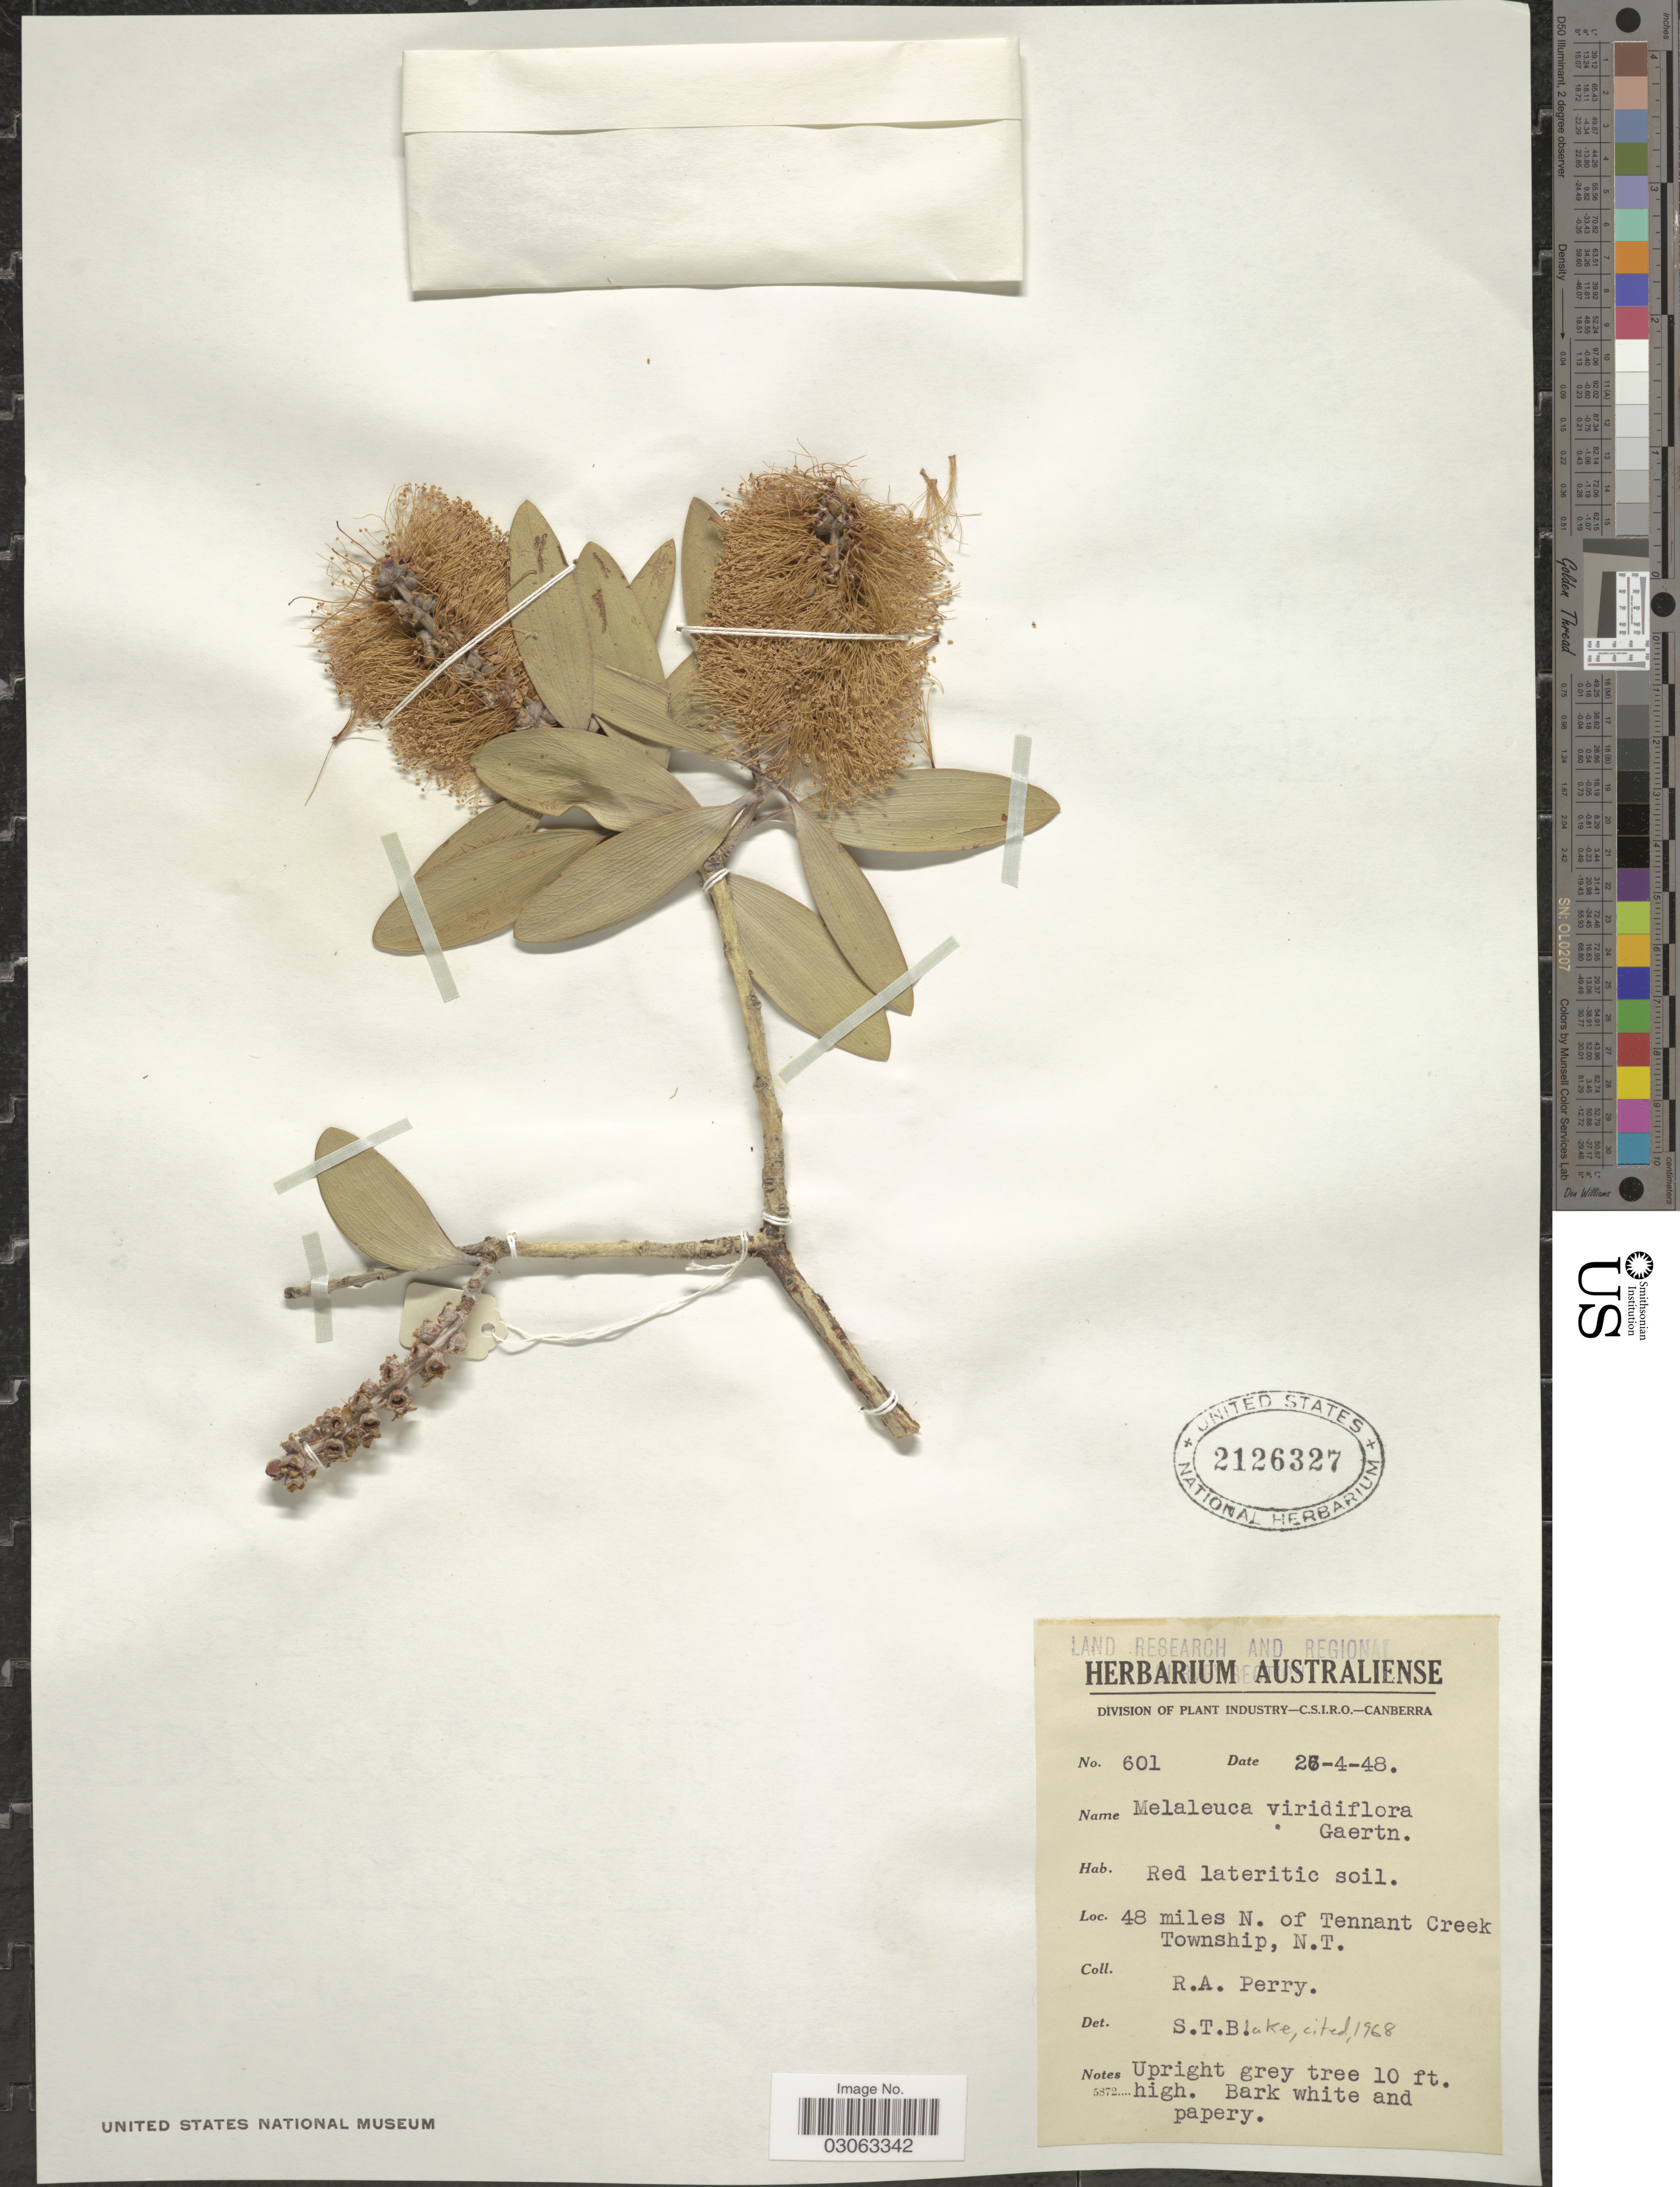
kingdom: Plantae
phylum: Tracheophyta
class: Magnoliopsida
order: Myrtales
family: Myrtaceae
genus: Melaleuca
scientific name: Melaleuca viridiflora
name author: Sol. ex Gaertn.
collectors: Perry, R. A.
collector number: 601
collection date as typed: Transcribed d/m/y: 25/4/48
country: Australia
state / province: Northern Territory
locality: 48 miles N. of Tennant Creek Township, N.T.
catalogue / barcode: US 2126327